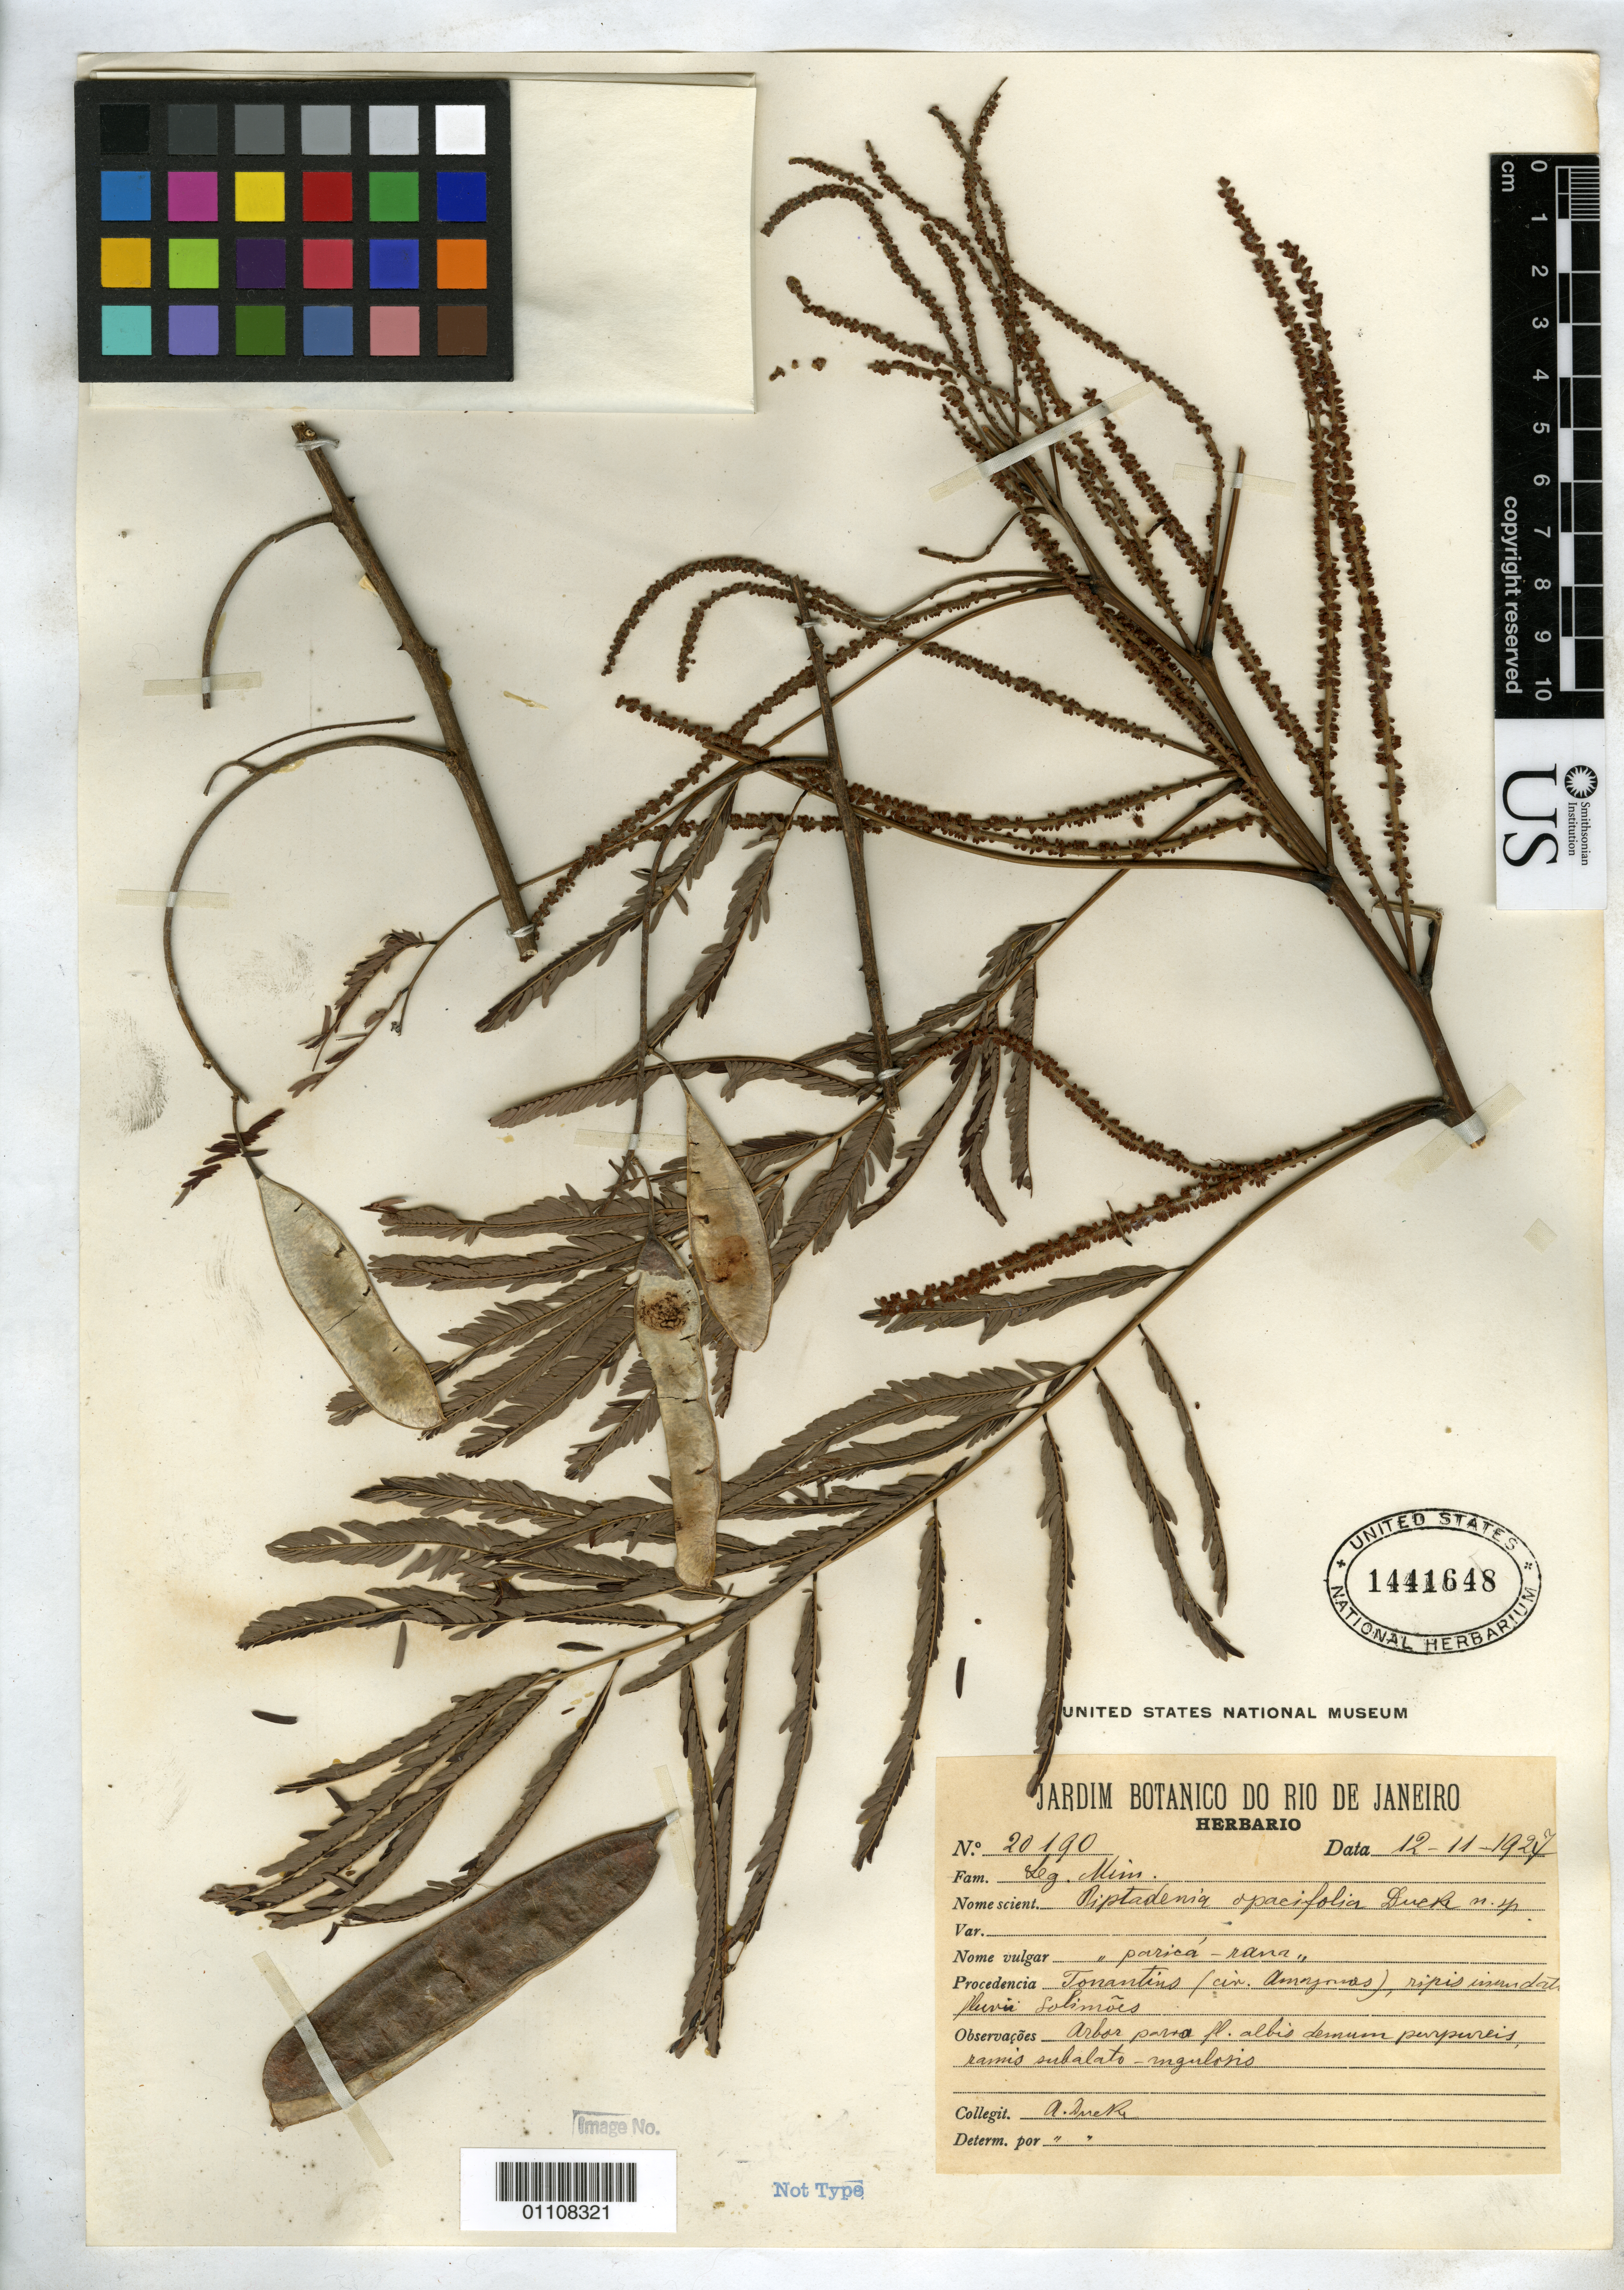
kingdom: Plantae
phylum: Tracheophyta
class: Magnoliopsida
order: Fabales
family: Fabaceae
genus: Piptadenia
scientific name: Piptadenia opacifolia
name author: Ducke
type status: Syntype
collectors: A. Ducke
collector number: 20190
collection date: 1927-11-12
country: Brazil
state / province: Amazonas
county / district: Tonantins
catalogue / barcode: US 1441648